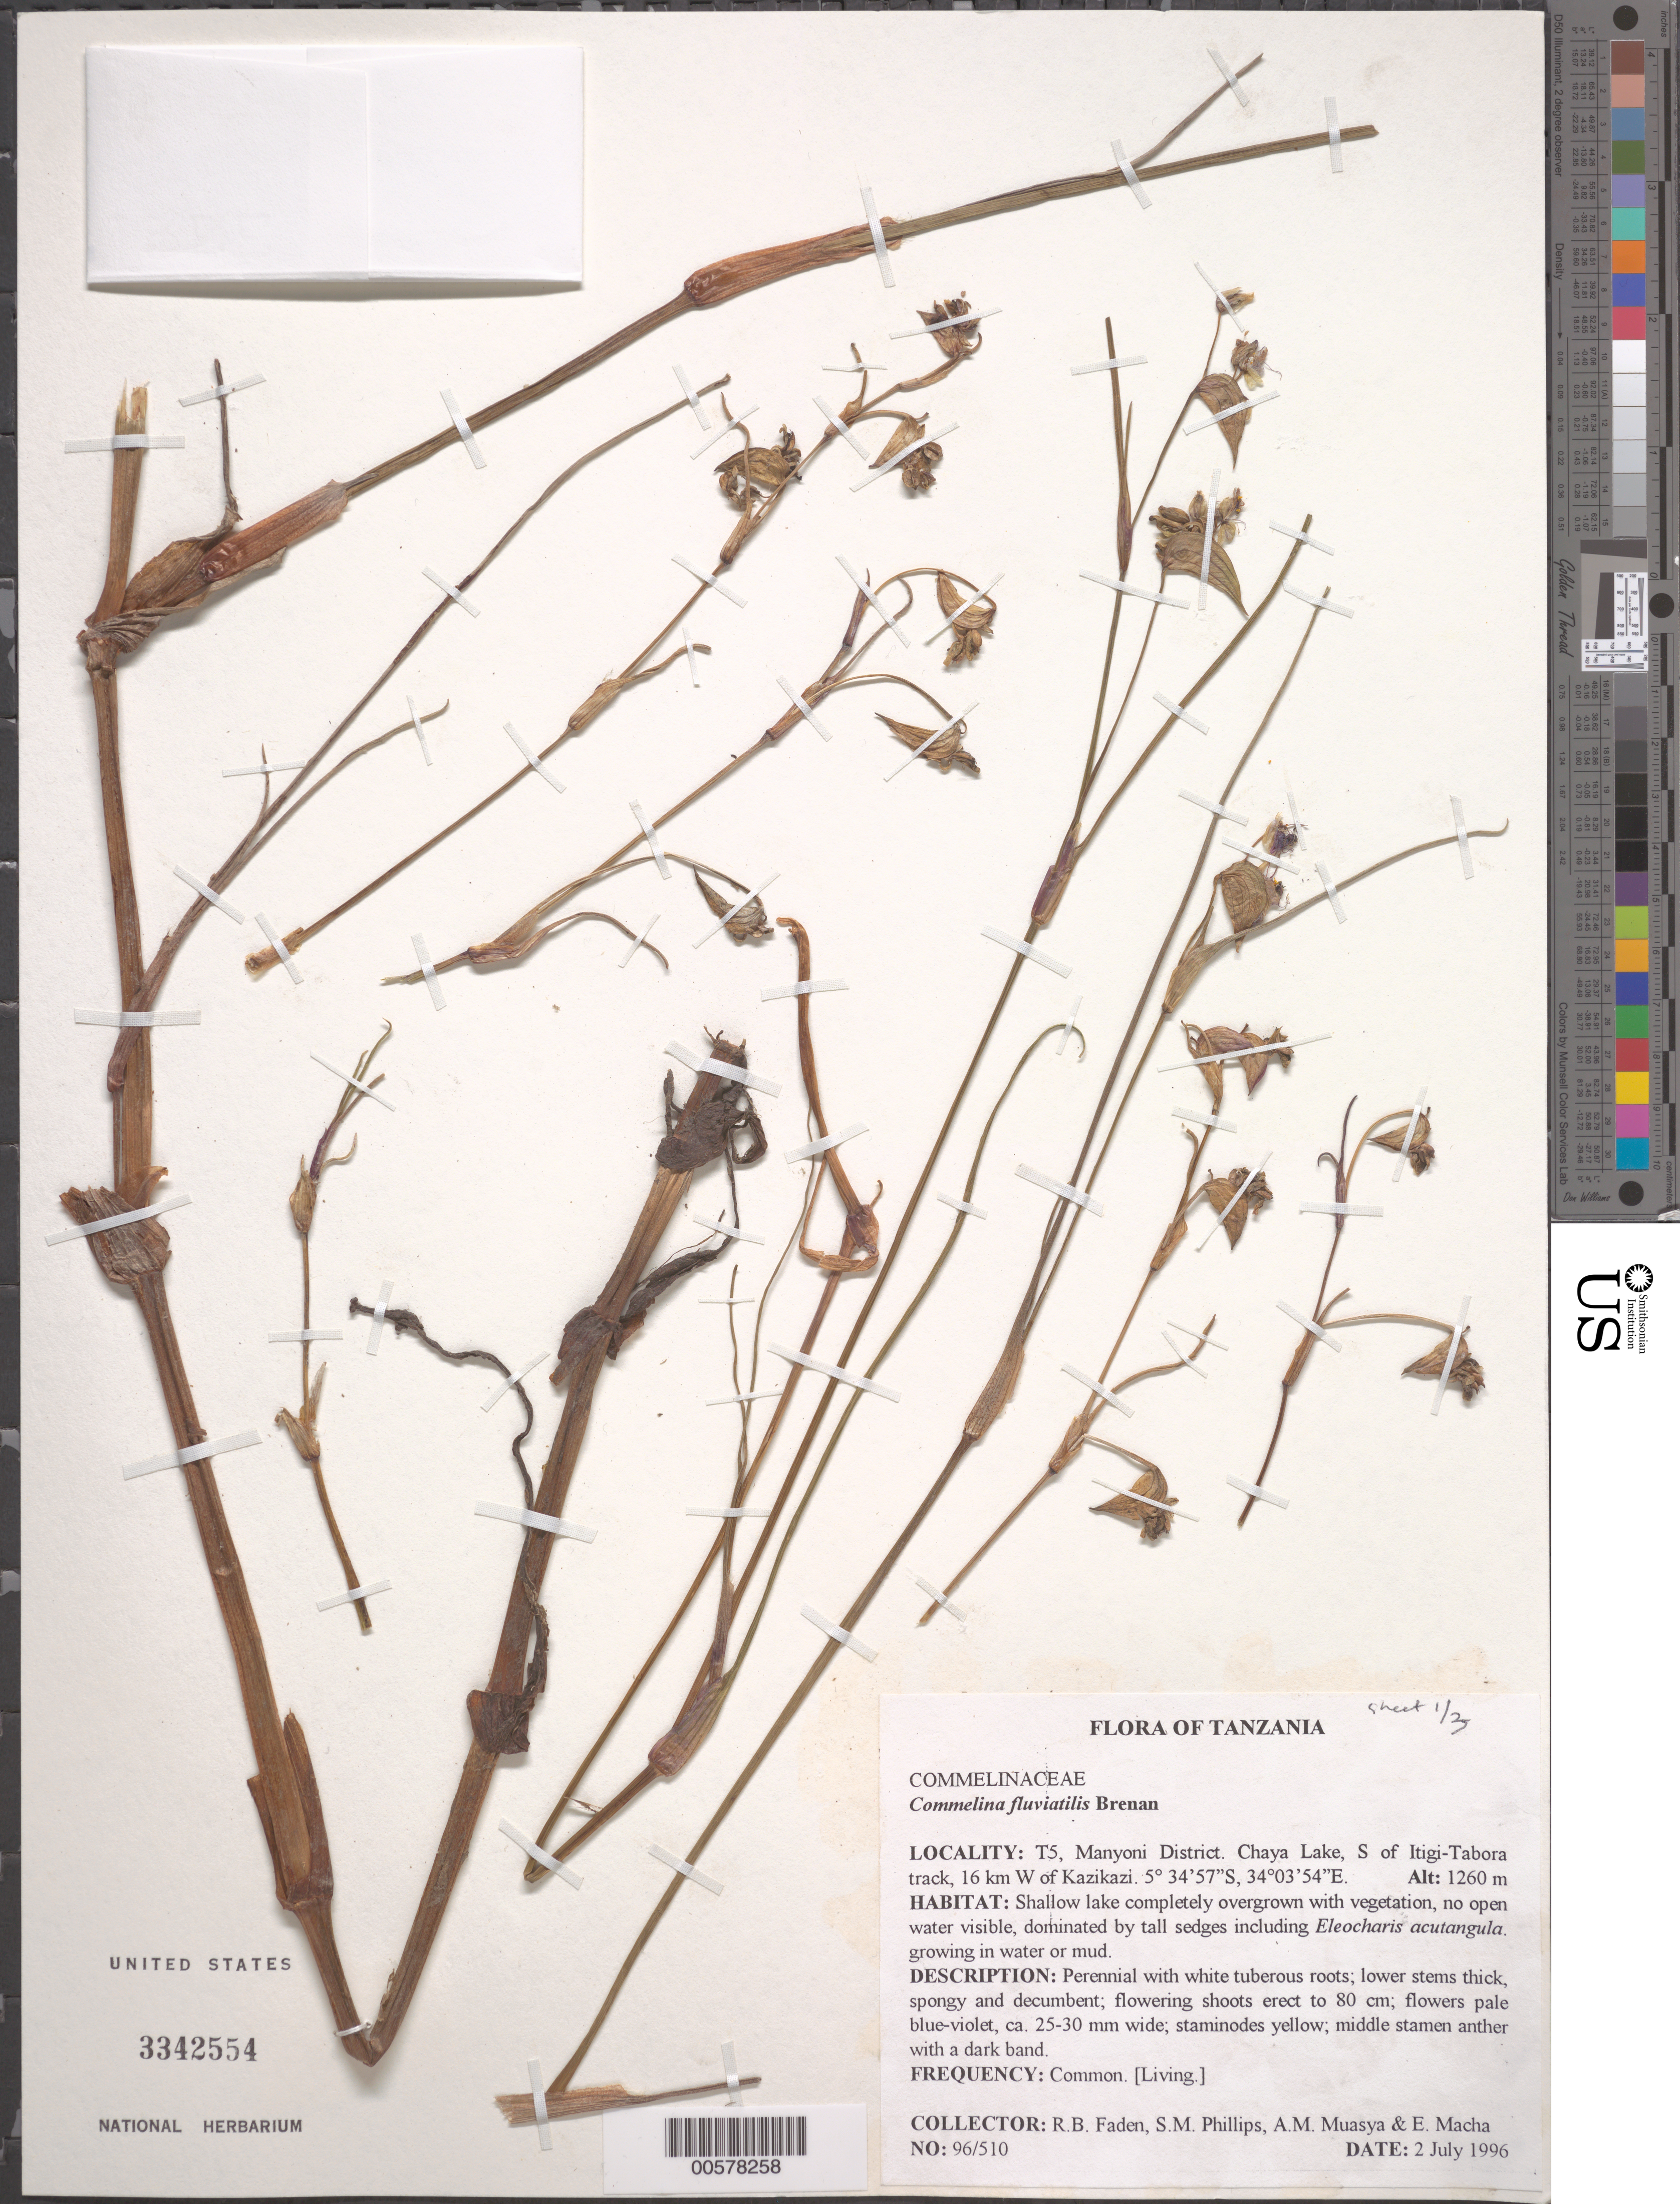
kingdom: Plantae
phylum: Tracheophyta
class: Liliopsida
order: Commelinales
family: Commelinaceae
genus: Commelina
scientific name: Commelina fluviatilis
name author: Brenan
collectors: R. B. Faden, S. M. Phillips, A. Muasya & E. Macha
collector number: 96/510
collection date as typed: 02 Jul 1996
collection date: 1996-07-02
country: Tanzania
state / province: Singida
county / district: Manyoni Dist.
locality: Chaya lake, s of itigi-tabora track, w of kazikazi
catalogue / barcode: US 3342554